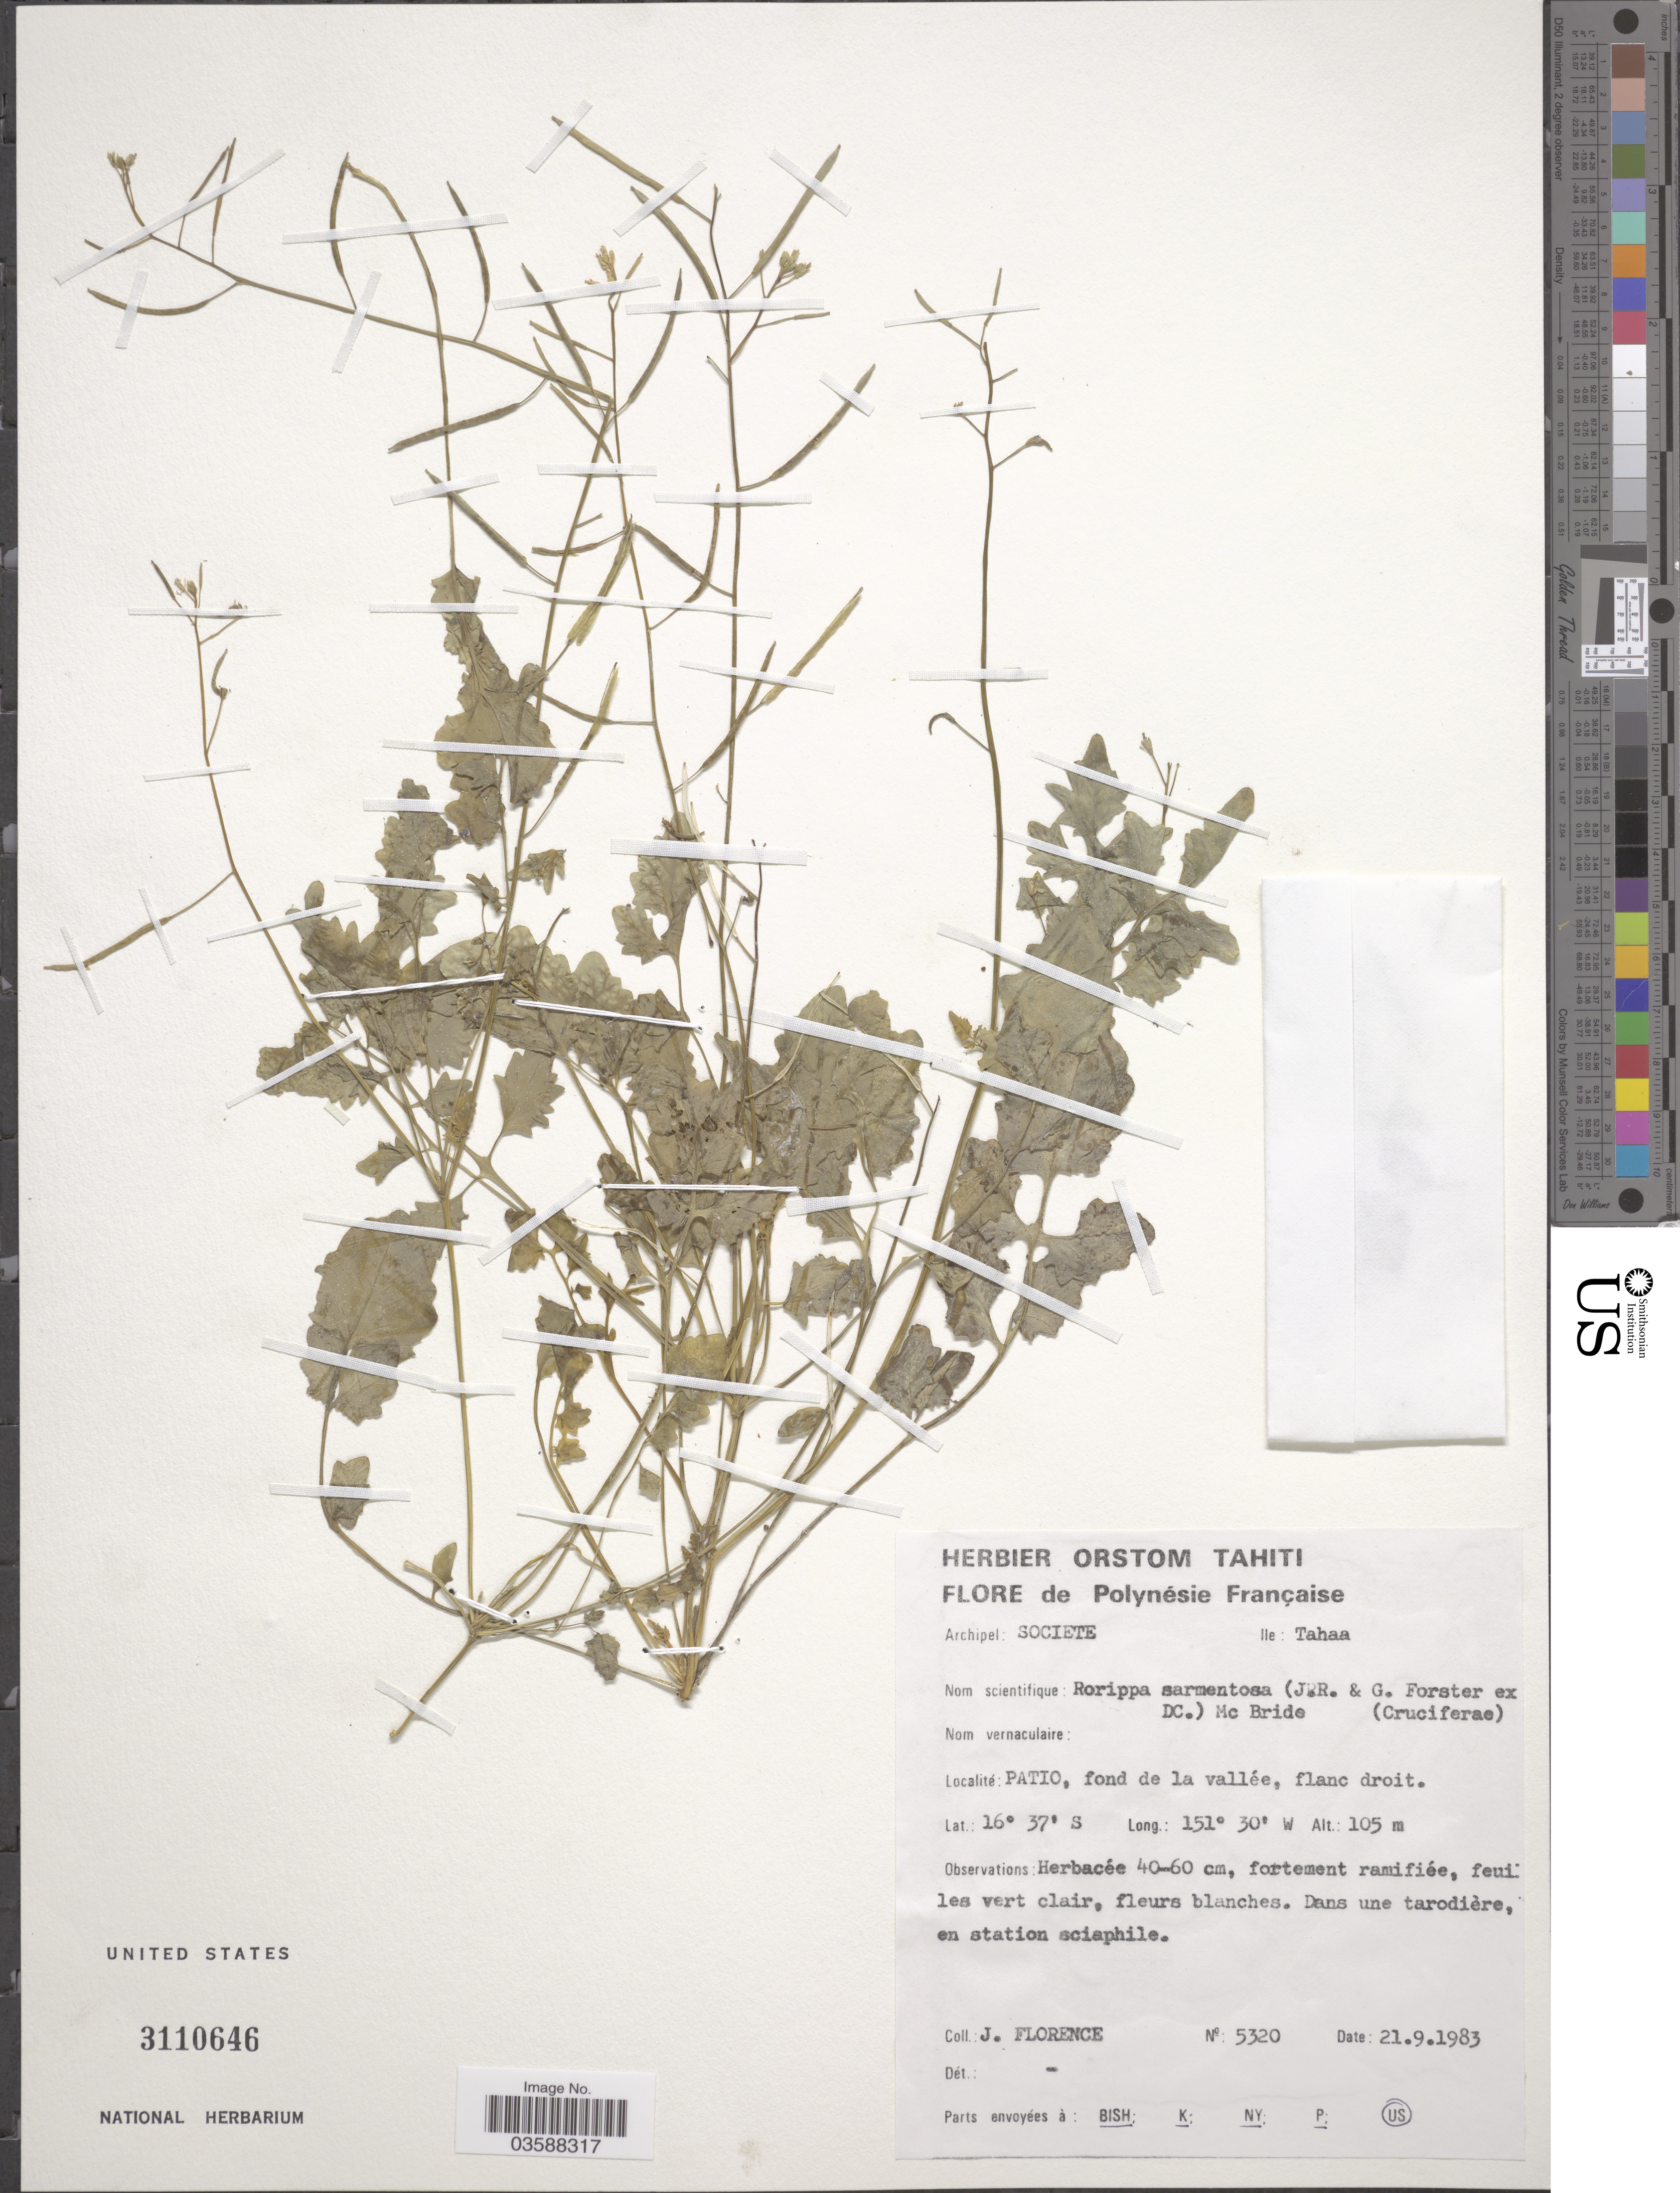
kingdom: Plantae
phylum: Tracheophyta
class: Magnoliopsida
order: Brassicales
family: Brassicaceae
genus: Rorippa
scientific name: Rorippa sarmentosa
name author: (Sol. ex G. Forst.) J.F. Macbr.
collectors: J. Florence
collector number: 5320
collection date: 1983-09-21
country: French Polynesia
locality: Polynése Française. Archipel: Societe. Ile: Tahaa. Patio, fond de la vallée, flanc droit.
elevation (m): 105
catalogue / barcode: US 3110646